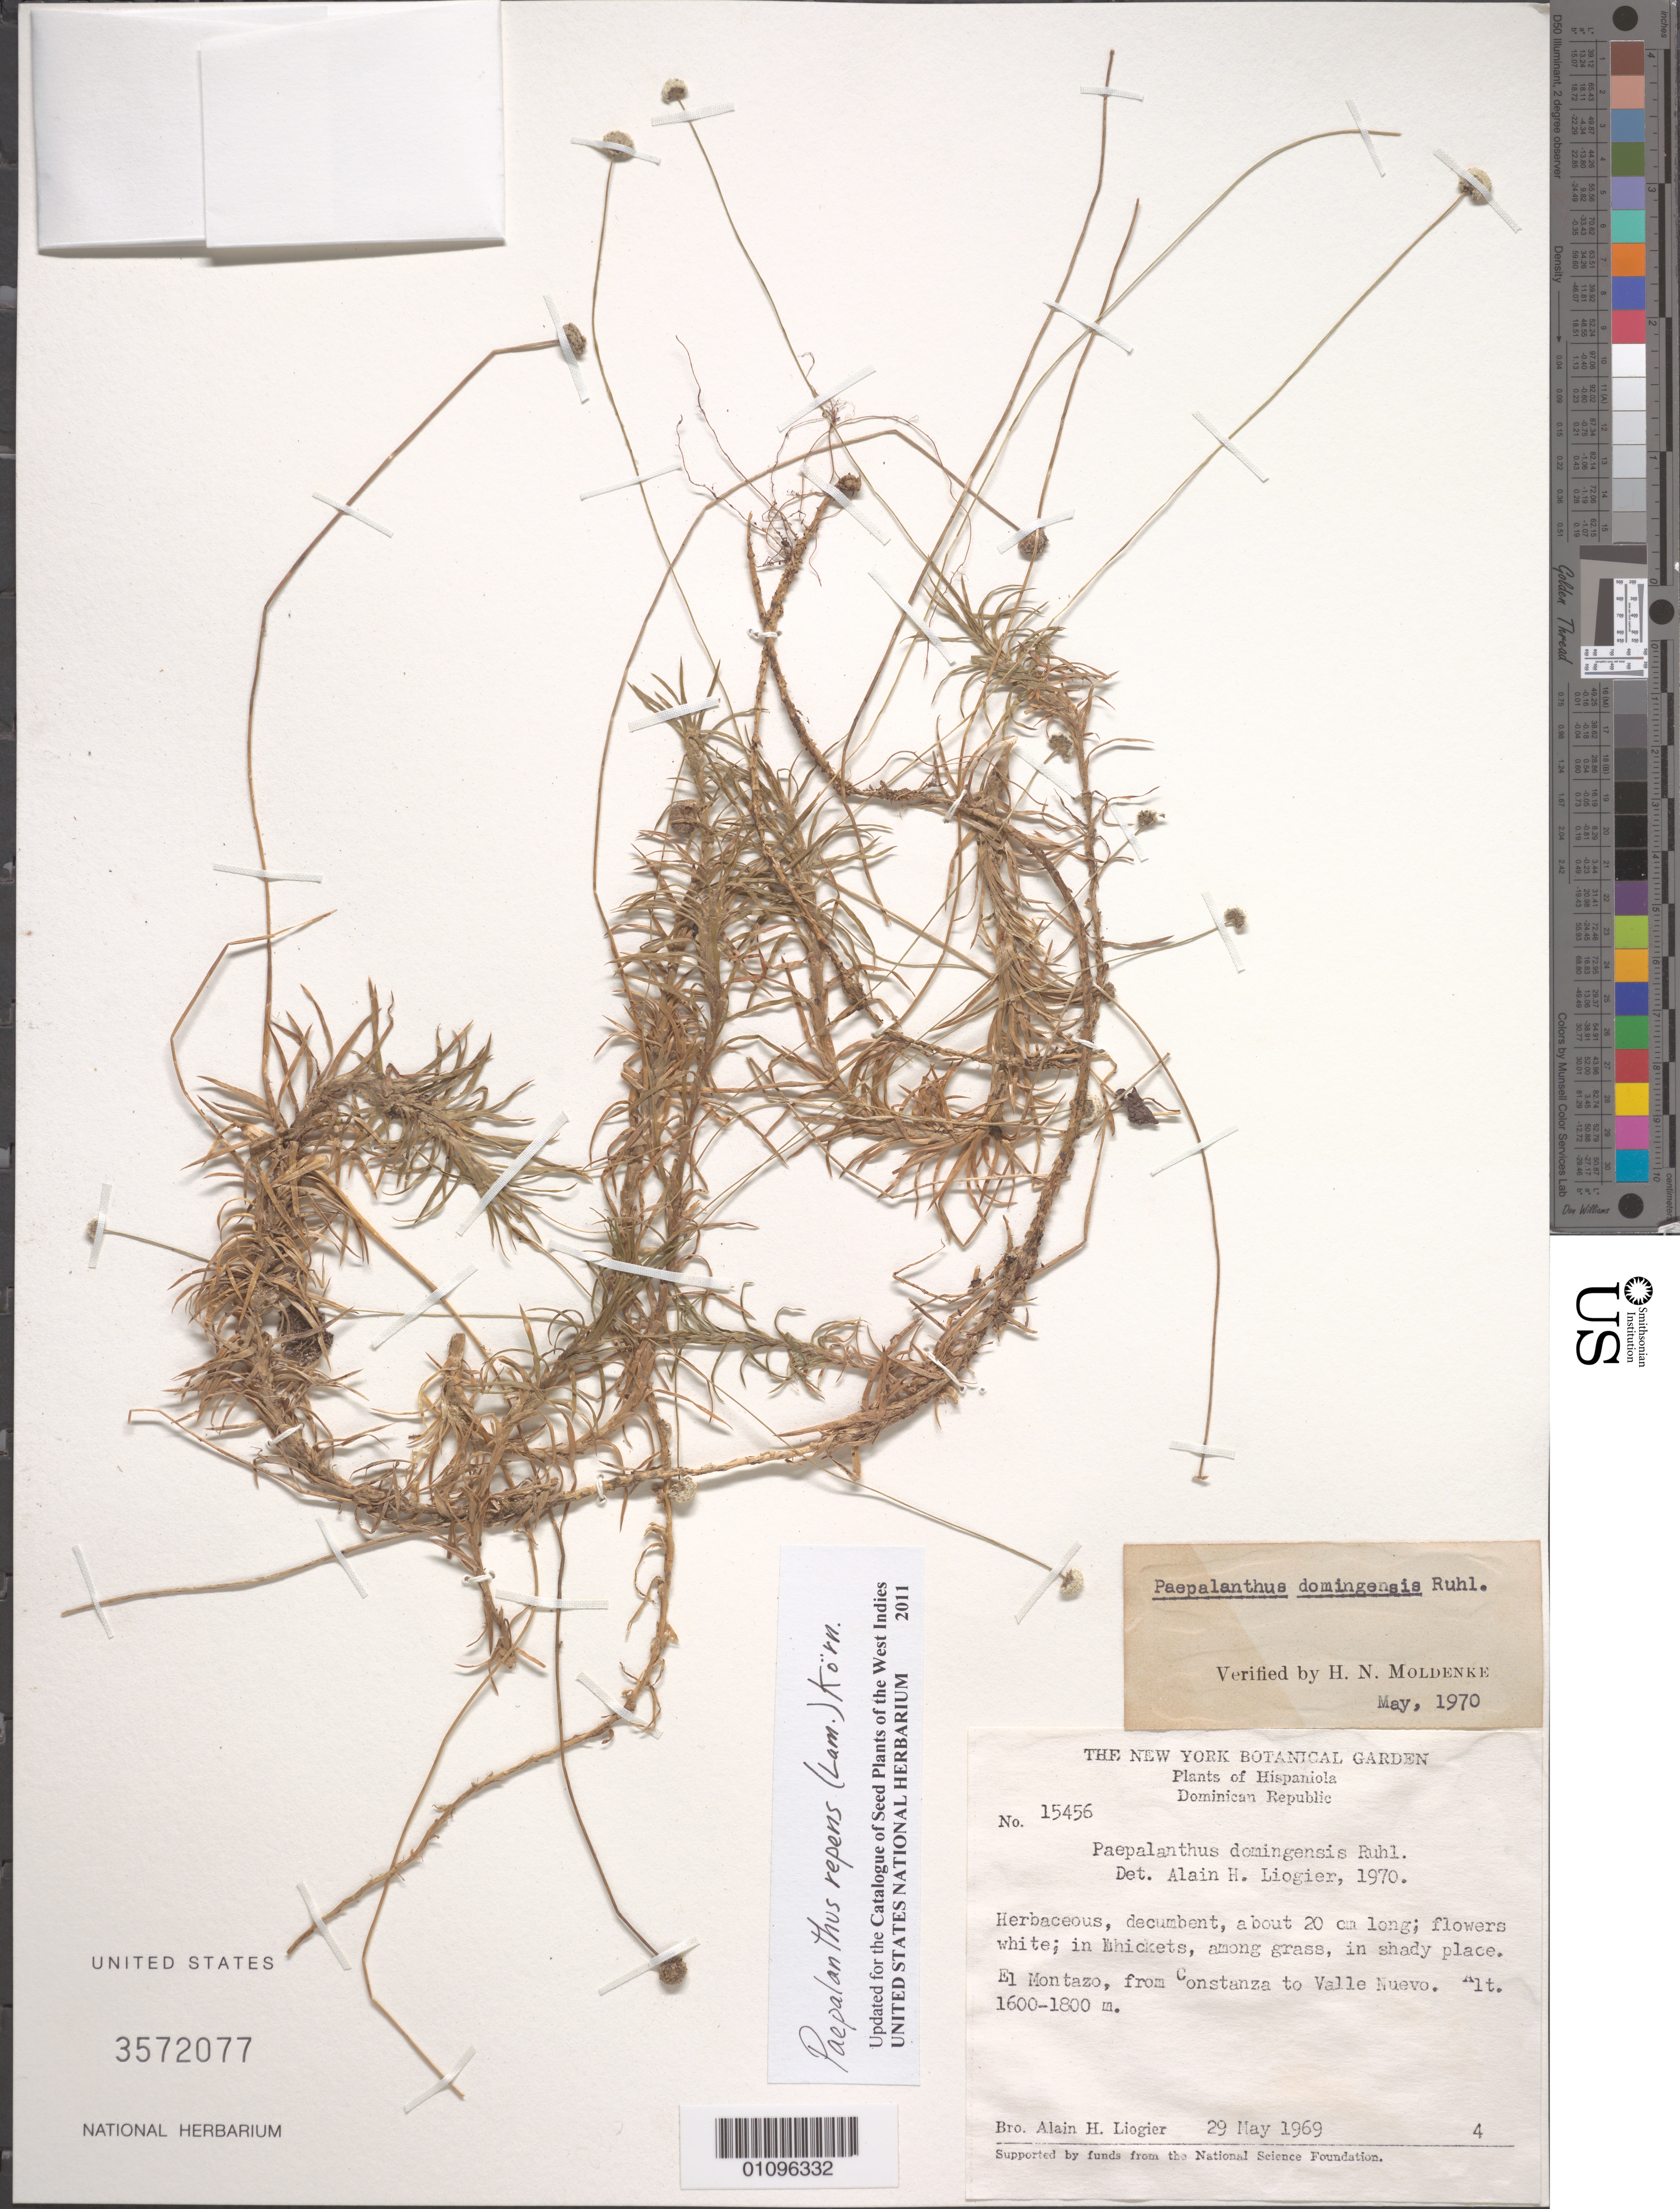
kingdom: Plantae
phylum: Tracheophyta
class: Liliopsida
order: Poales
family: Eriocaulaceae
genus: Paepalanthus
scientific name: Paepalanthus repens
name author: (Lam.) Körn.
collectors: A. H. Liogier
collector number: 15456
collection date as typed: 29 May 1969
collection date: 1969-05-29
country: Dominican Republic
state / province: La Vega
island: Hispaniola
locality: El Montazo, Constanza to Valle Nuevo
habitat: In thickets among grass, in shady place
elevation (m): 1600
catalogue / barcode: US 3572077